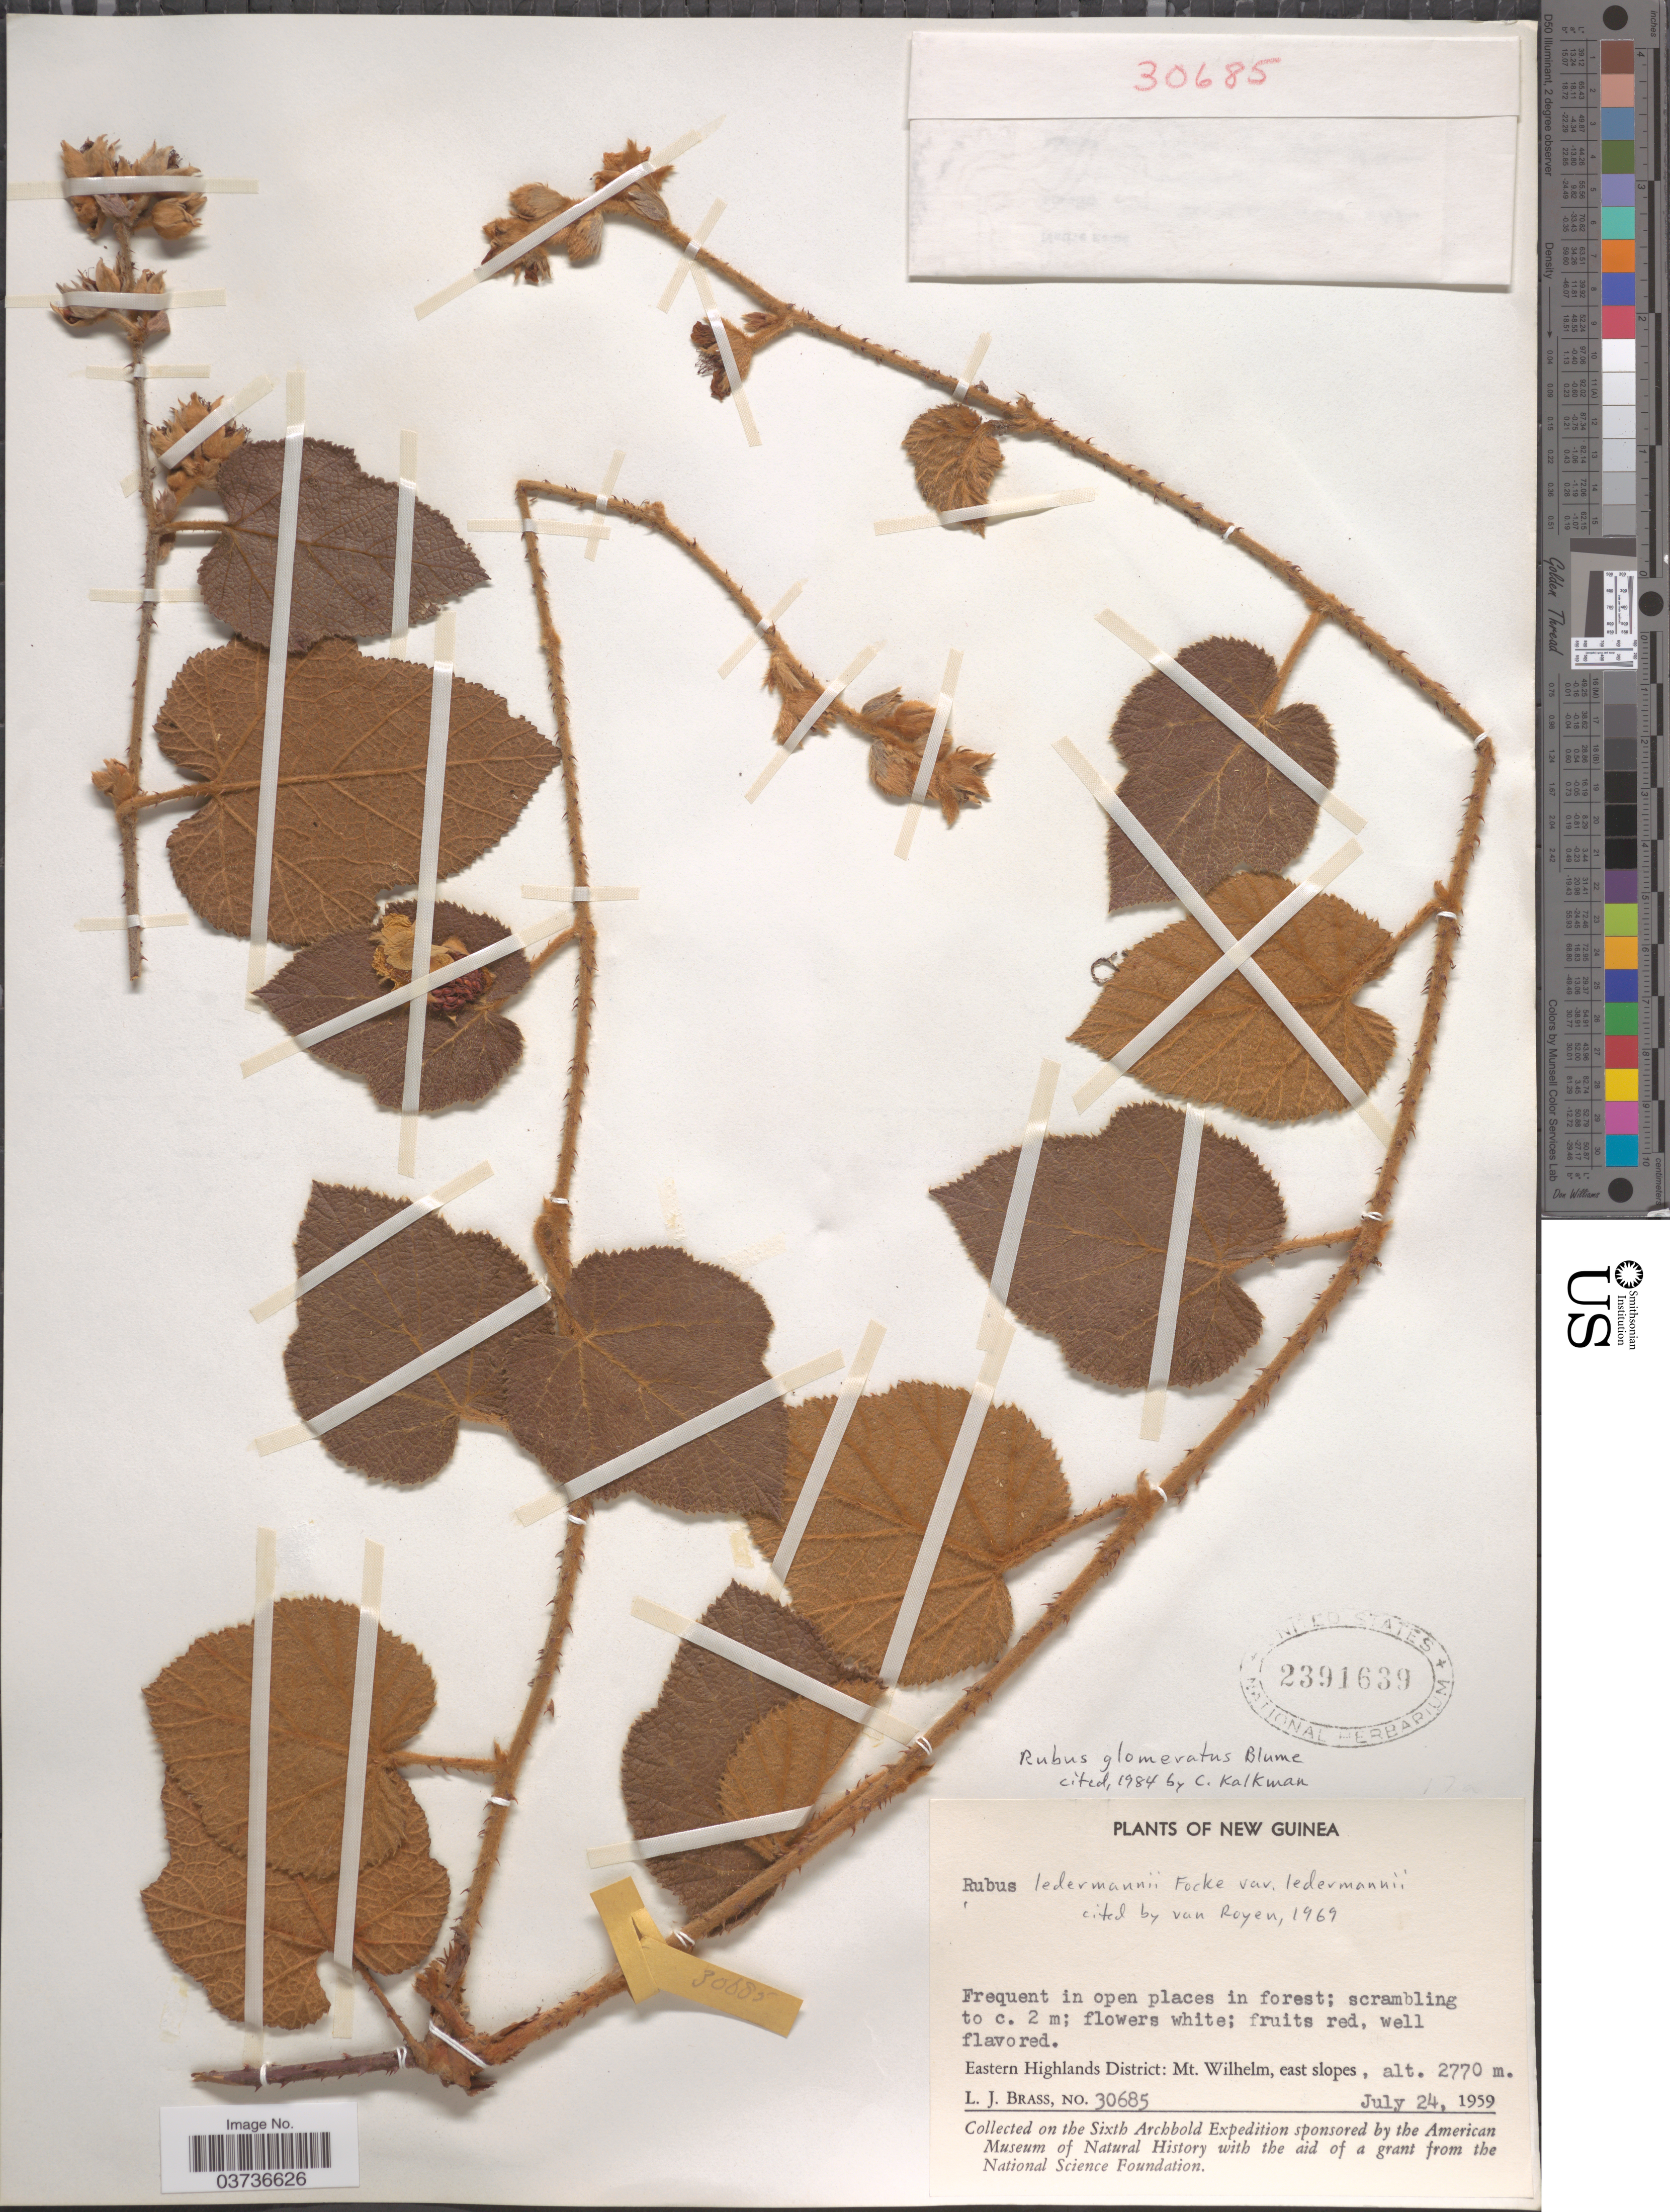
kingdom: Plantae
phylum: Tracheophyta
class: Magnoliopsida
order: Rosales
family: Rosaceae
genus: Rubus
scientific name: Rubus glomeratus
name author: Blume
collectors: L. J. Brass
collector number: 30685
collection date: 1959-07-24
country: Papua New Guinea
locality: New Guinea. Eastern Highlands District: Mt. Wilhelm, east slopes.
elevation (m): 2770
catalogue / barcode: US 2391639